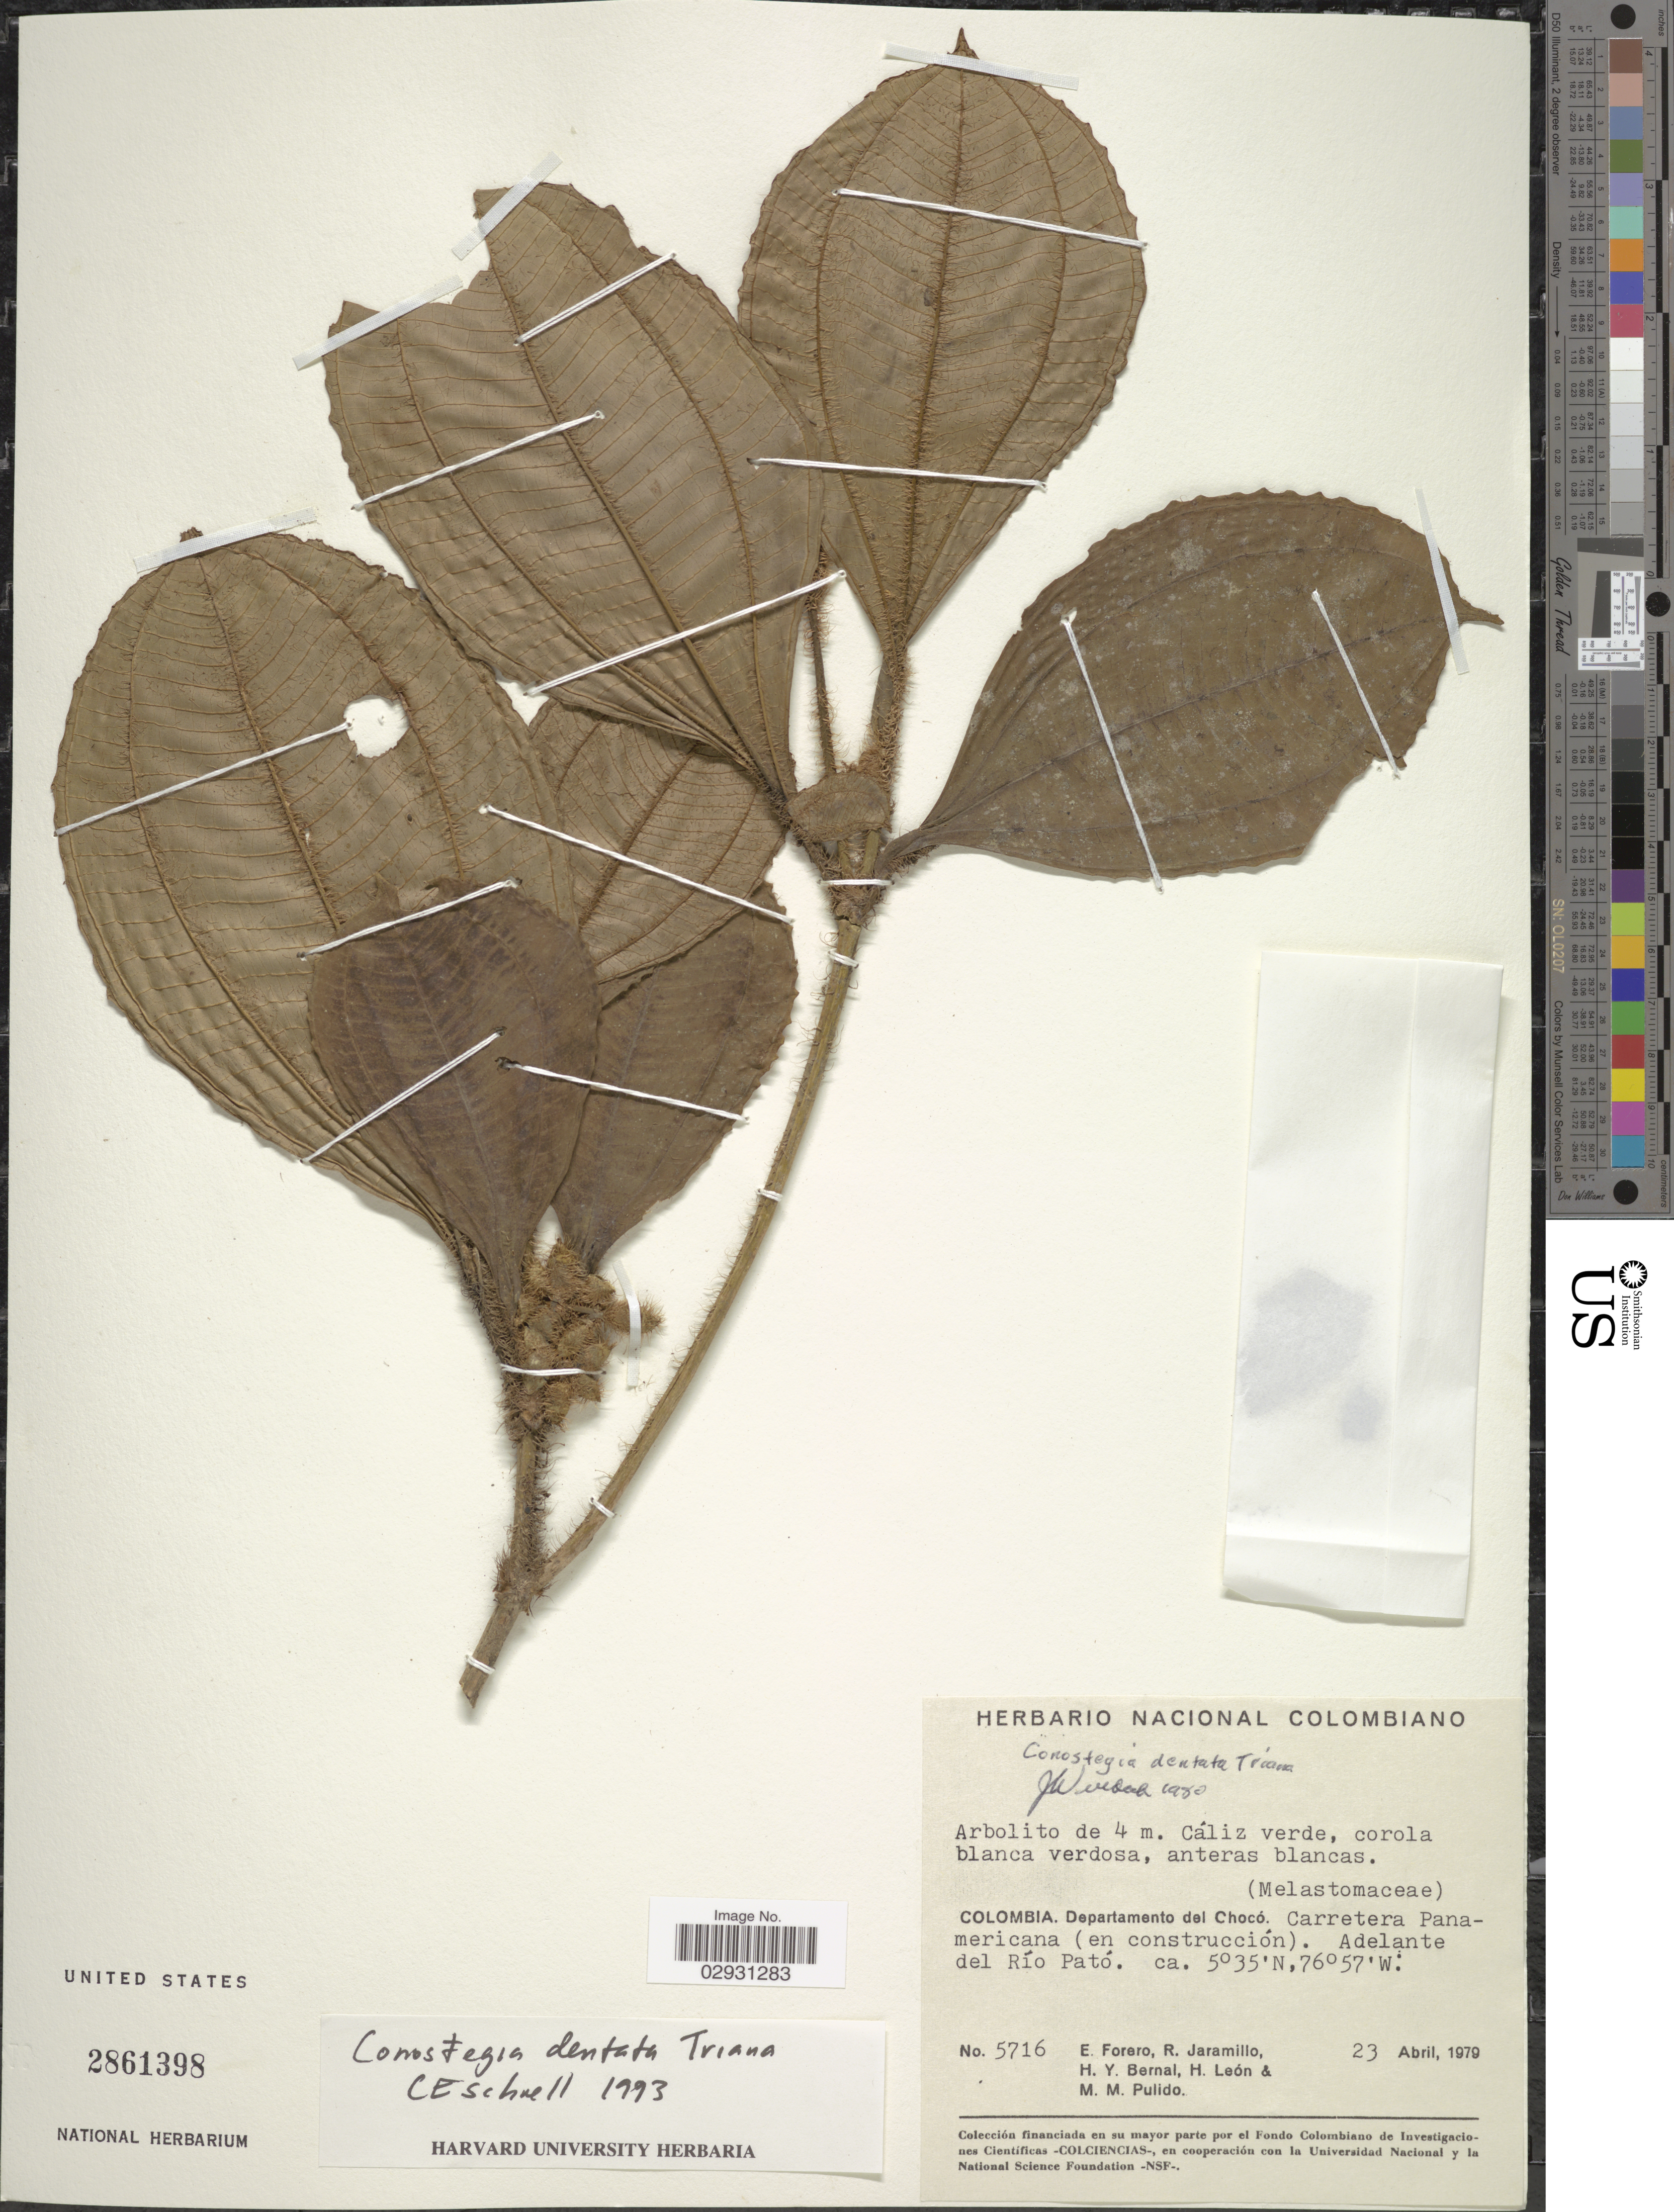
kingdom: Plantae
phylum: Tracheophyta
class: Magnoliopsida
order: Myrtales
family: Melastomataceae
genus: Conostegia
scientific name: Conostegia dentata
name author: Triana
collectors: E. Forero, R. Jaramillo, H. Y. Bernal, H. León & M. Pulido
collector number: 5716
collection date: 1979-04-23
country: Colombia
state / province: Chocó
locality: Departamento del Chocó. Carretera Panamericana (en construcción). Adelante del Río Pató.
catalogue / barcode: US 2861398